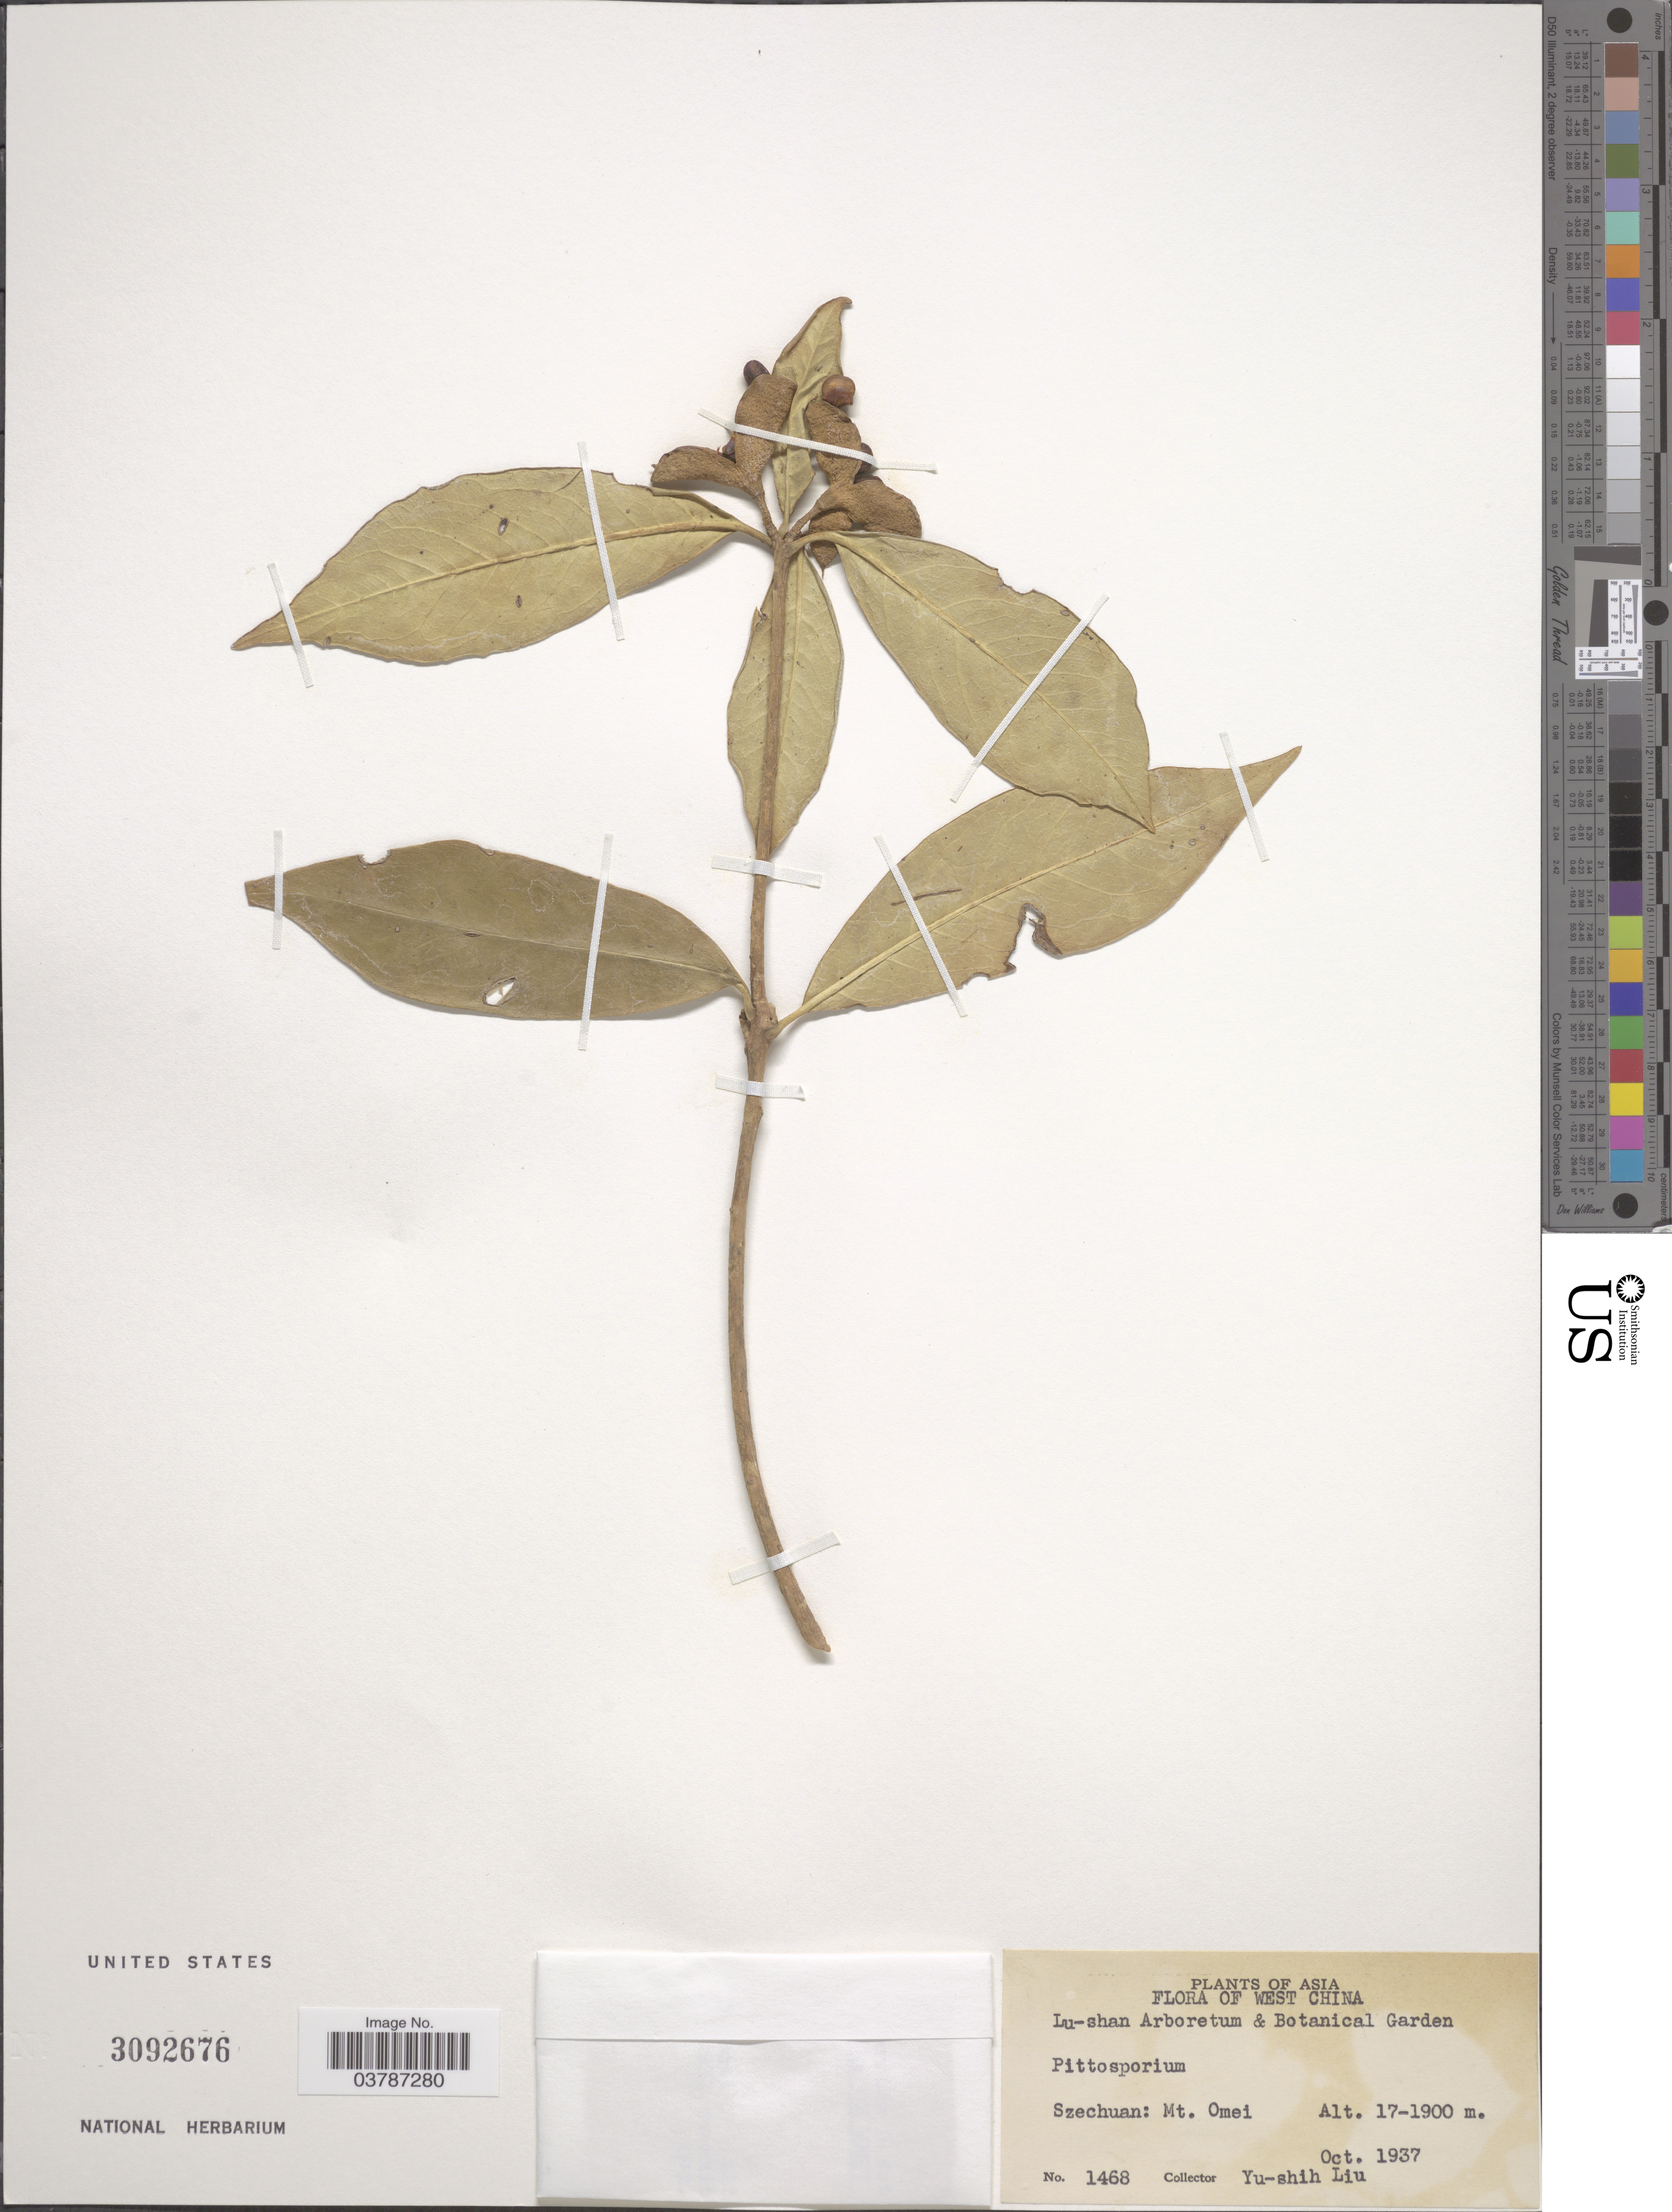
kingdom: Plantae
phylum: Tracheophyta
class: Magnoliopsida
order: Apiales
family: Pittosporaceae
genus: Pittosporum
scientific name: Pittosporum sp.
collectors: Y.-S. Liu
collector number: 1468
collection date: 1937-10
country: China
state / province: Sichuan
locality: West China. Szechuan: Mt. Omei.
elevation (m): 1700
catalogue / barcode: US 3092676